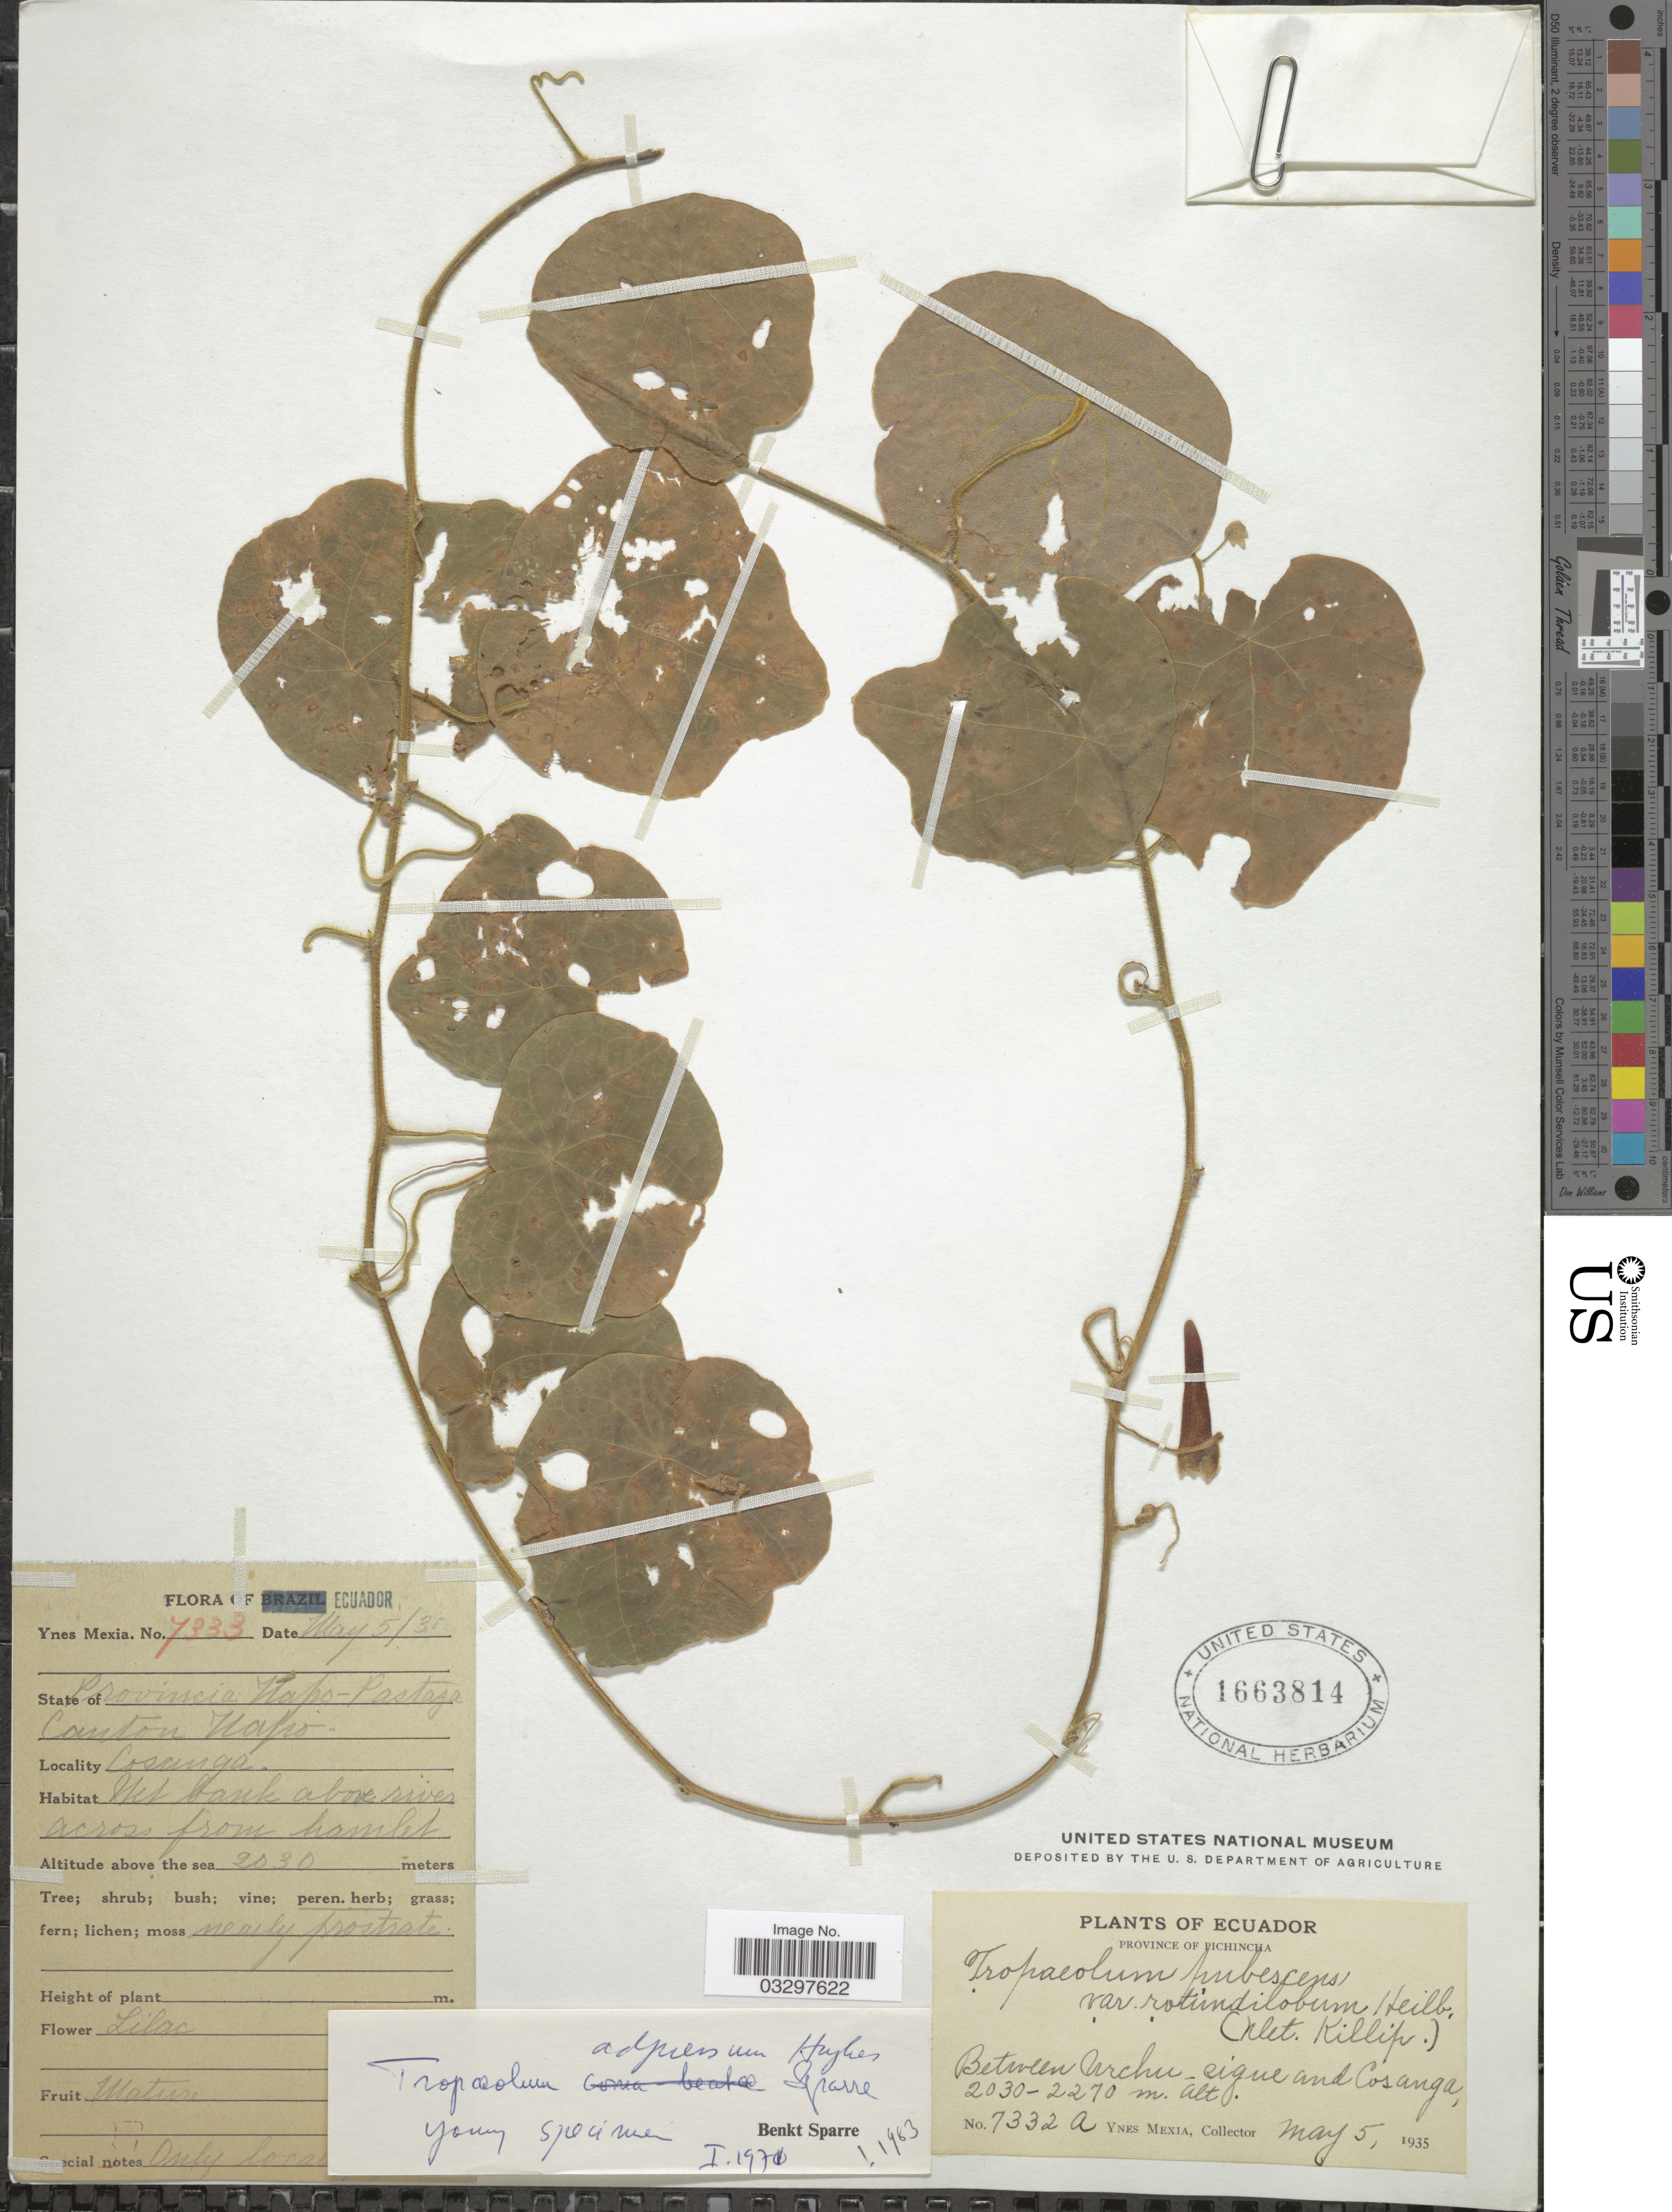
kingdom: Plantae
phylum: Tracheophyta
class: Magnoliopsida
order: Brassicales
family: Tropaeolaceae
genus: Tropaeolum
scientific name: Tropaeolum adpressum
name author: Hughes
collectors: Y. Mexia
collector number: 7333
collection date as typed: Transcribed d/m/y: 5/5/31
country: Ecuador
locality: Province Napo-Pastaza. Canton Napo. Cosanga.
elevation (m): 2030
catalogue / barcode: US 1663814-2